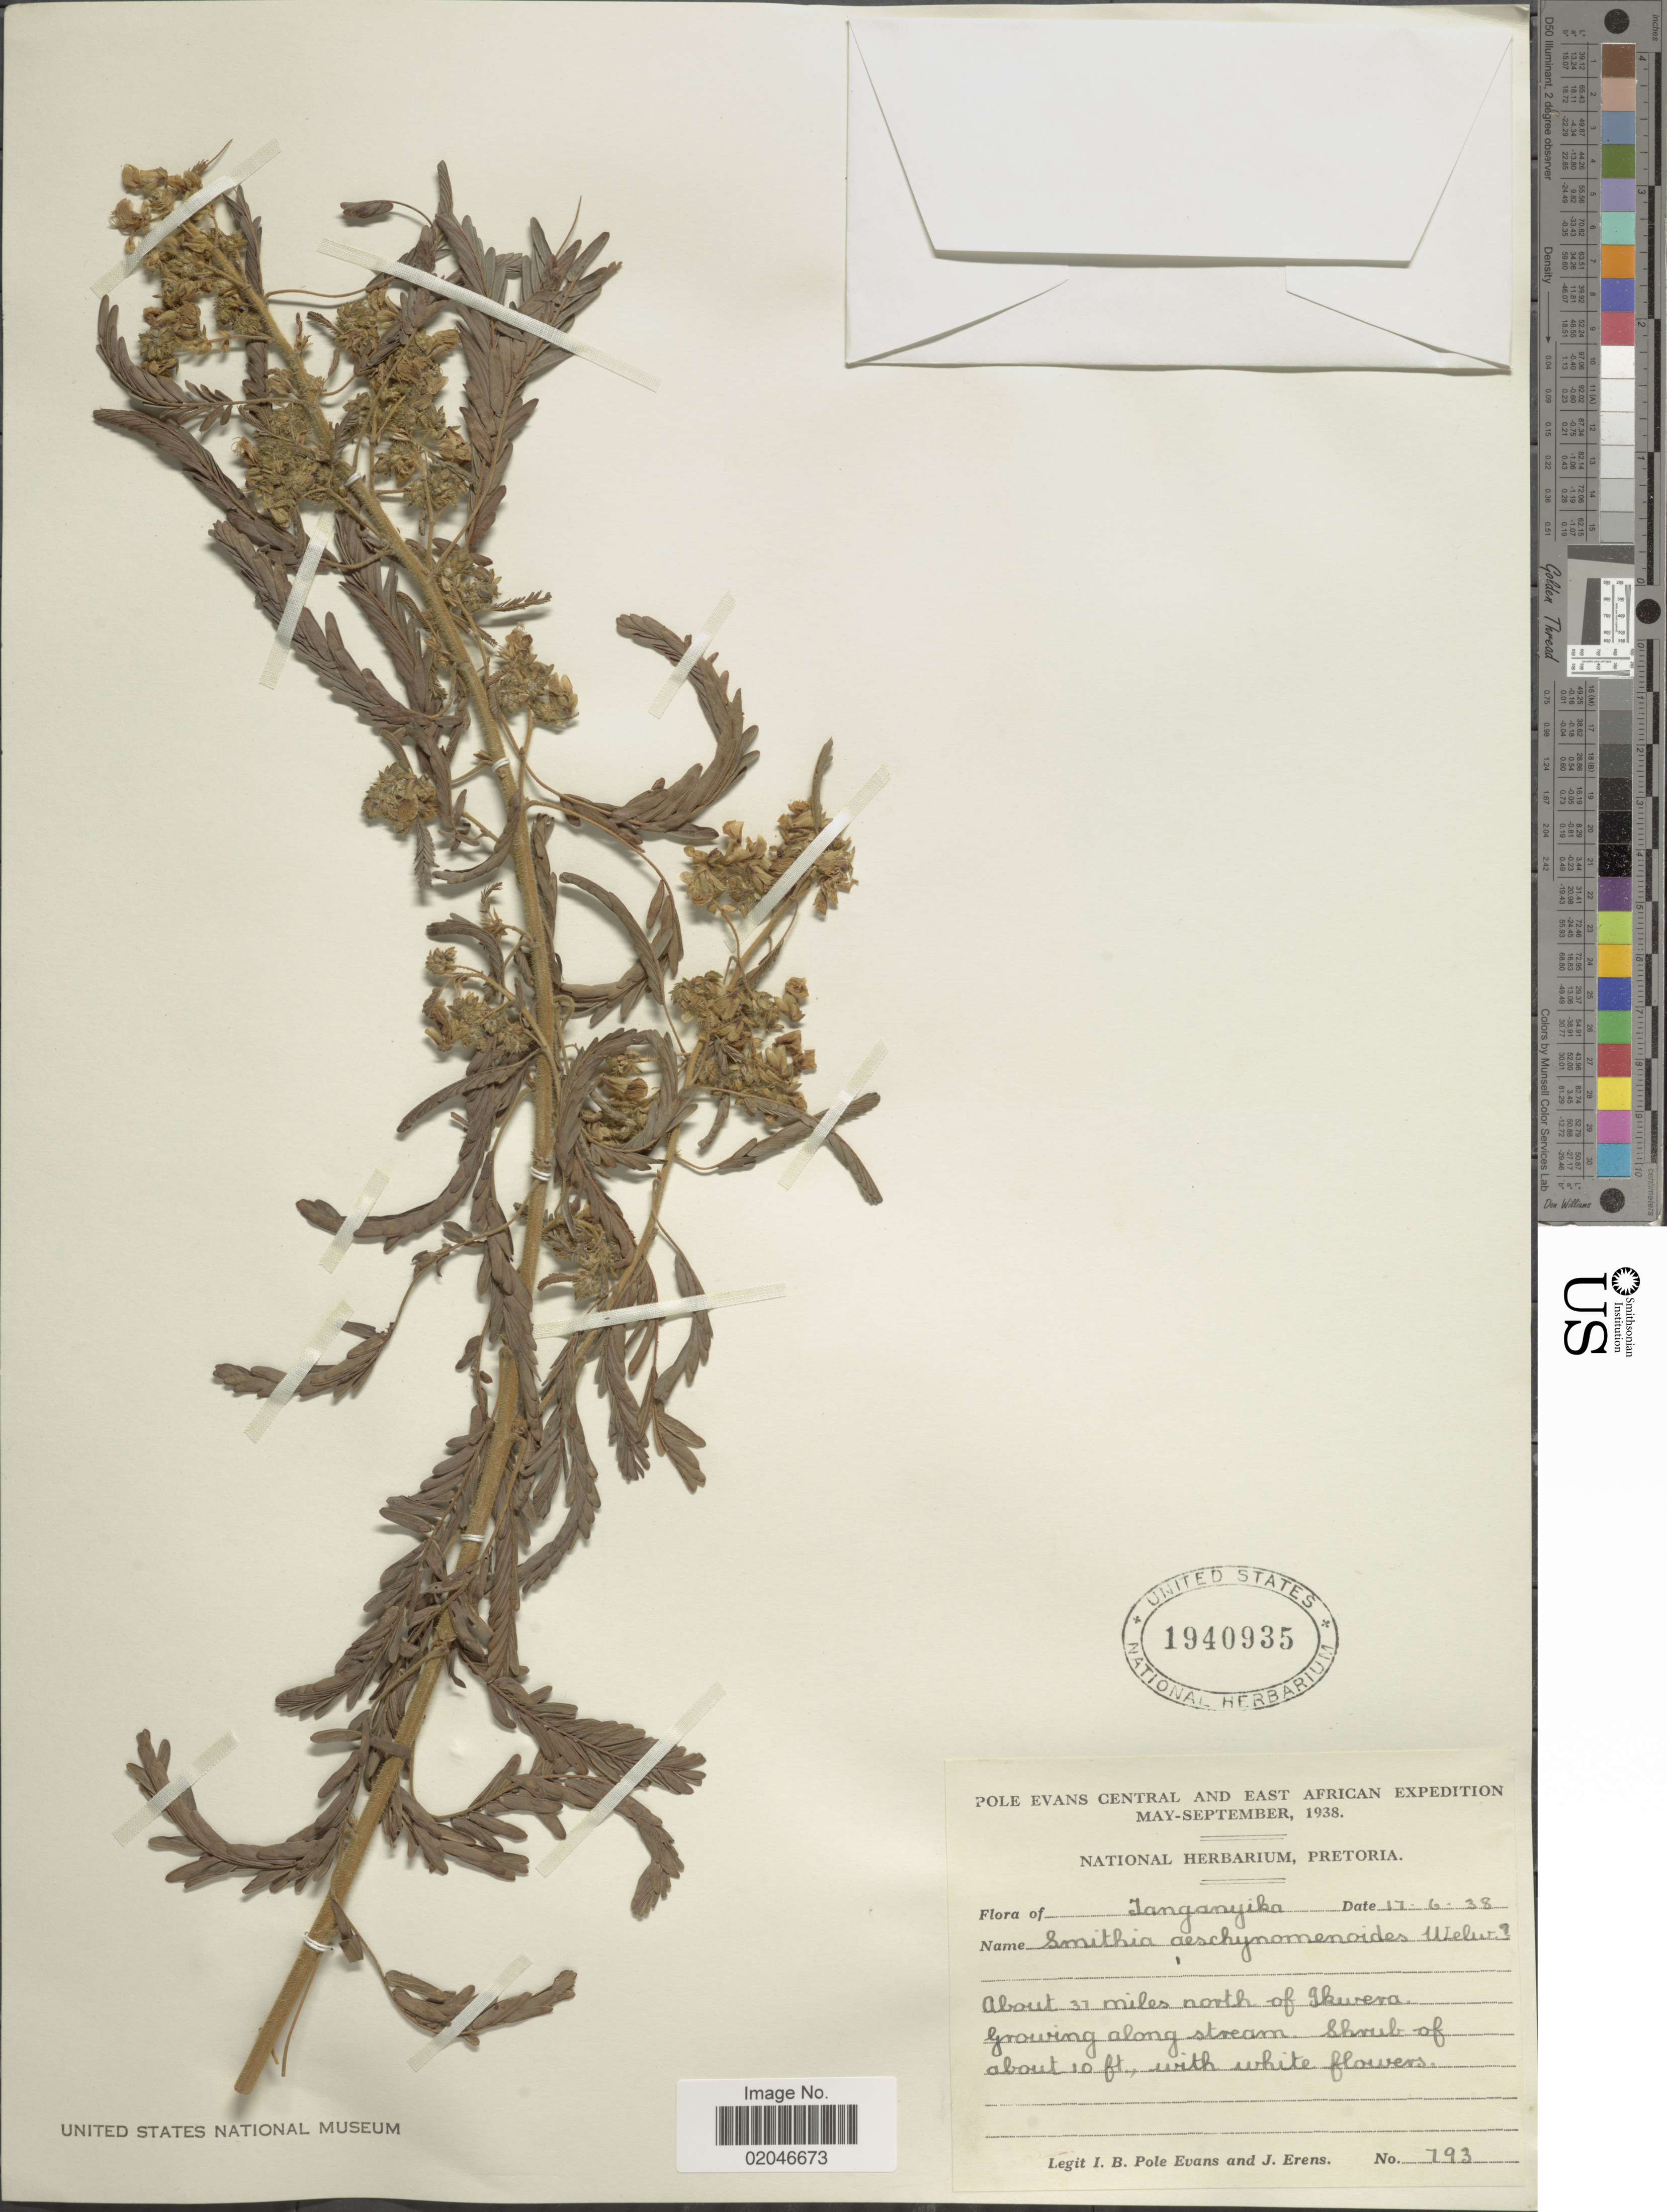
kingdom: Plantae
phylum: Tracheophyta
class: Magnoliopsida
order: Fabales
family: Fabaceae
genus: Kotschya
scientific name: Kotschya aeschnomenoides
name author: (Baker) Dewit & P.A. Duvign.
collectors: I. B. Pole-Evans & J. Erens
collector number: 793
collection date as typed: Transcribed d/m/y: 17/6/38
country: Tanzania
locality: Central and East African, Tanganyika, About 31 miles north of Ikwera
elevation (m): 3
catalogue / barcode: US 1940935